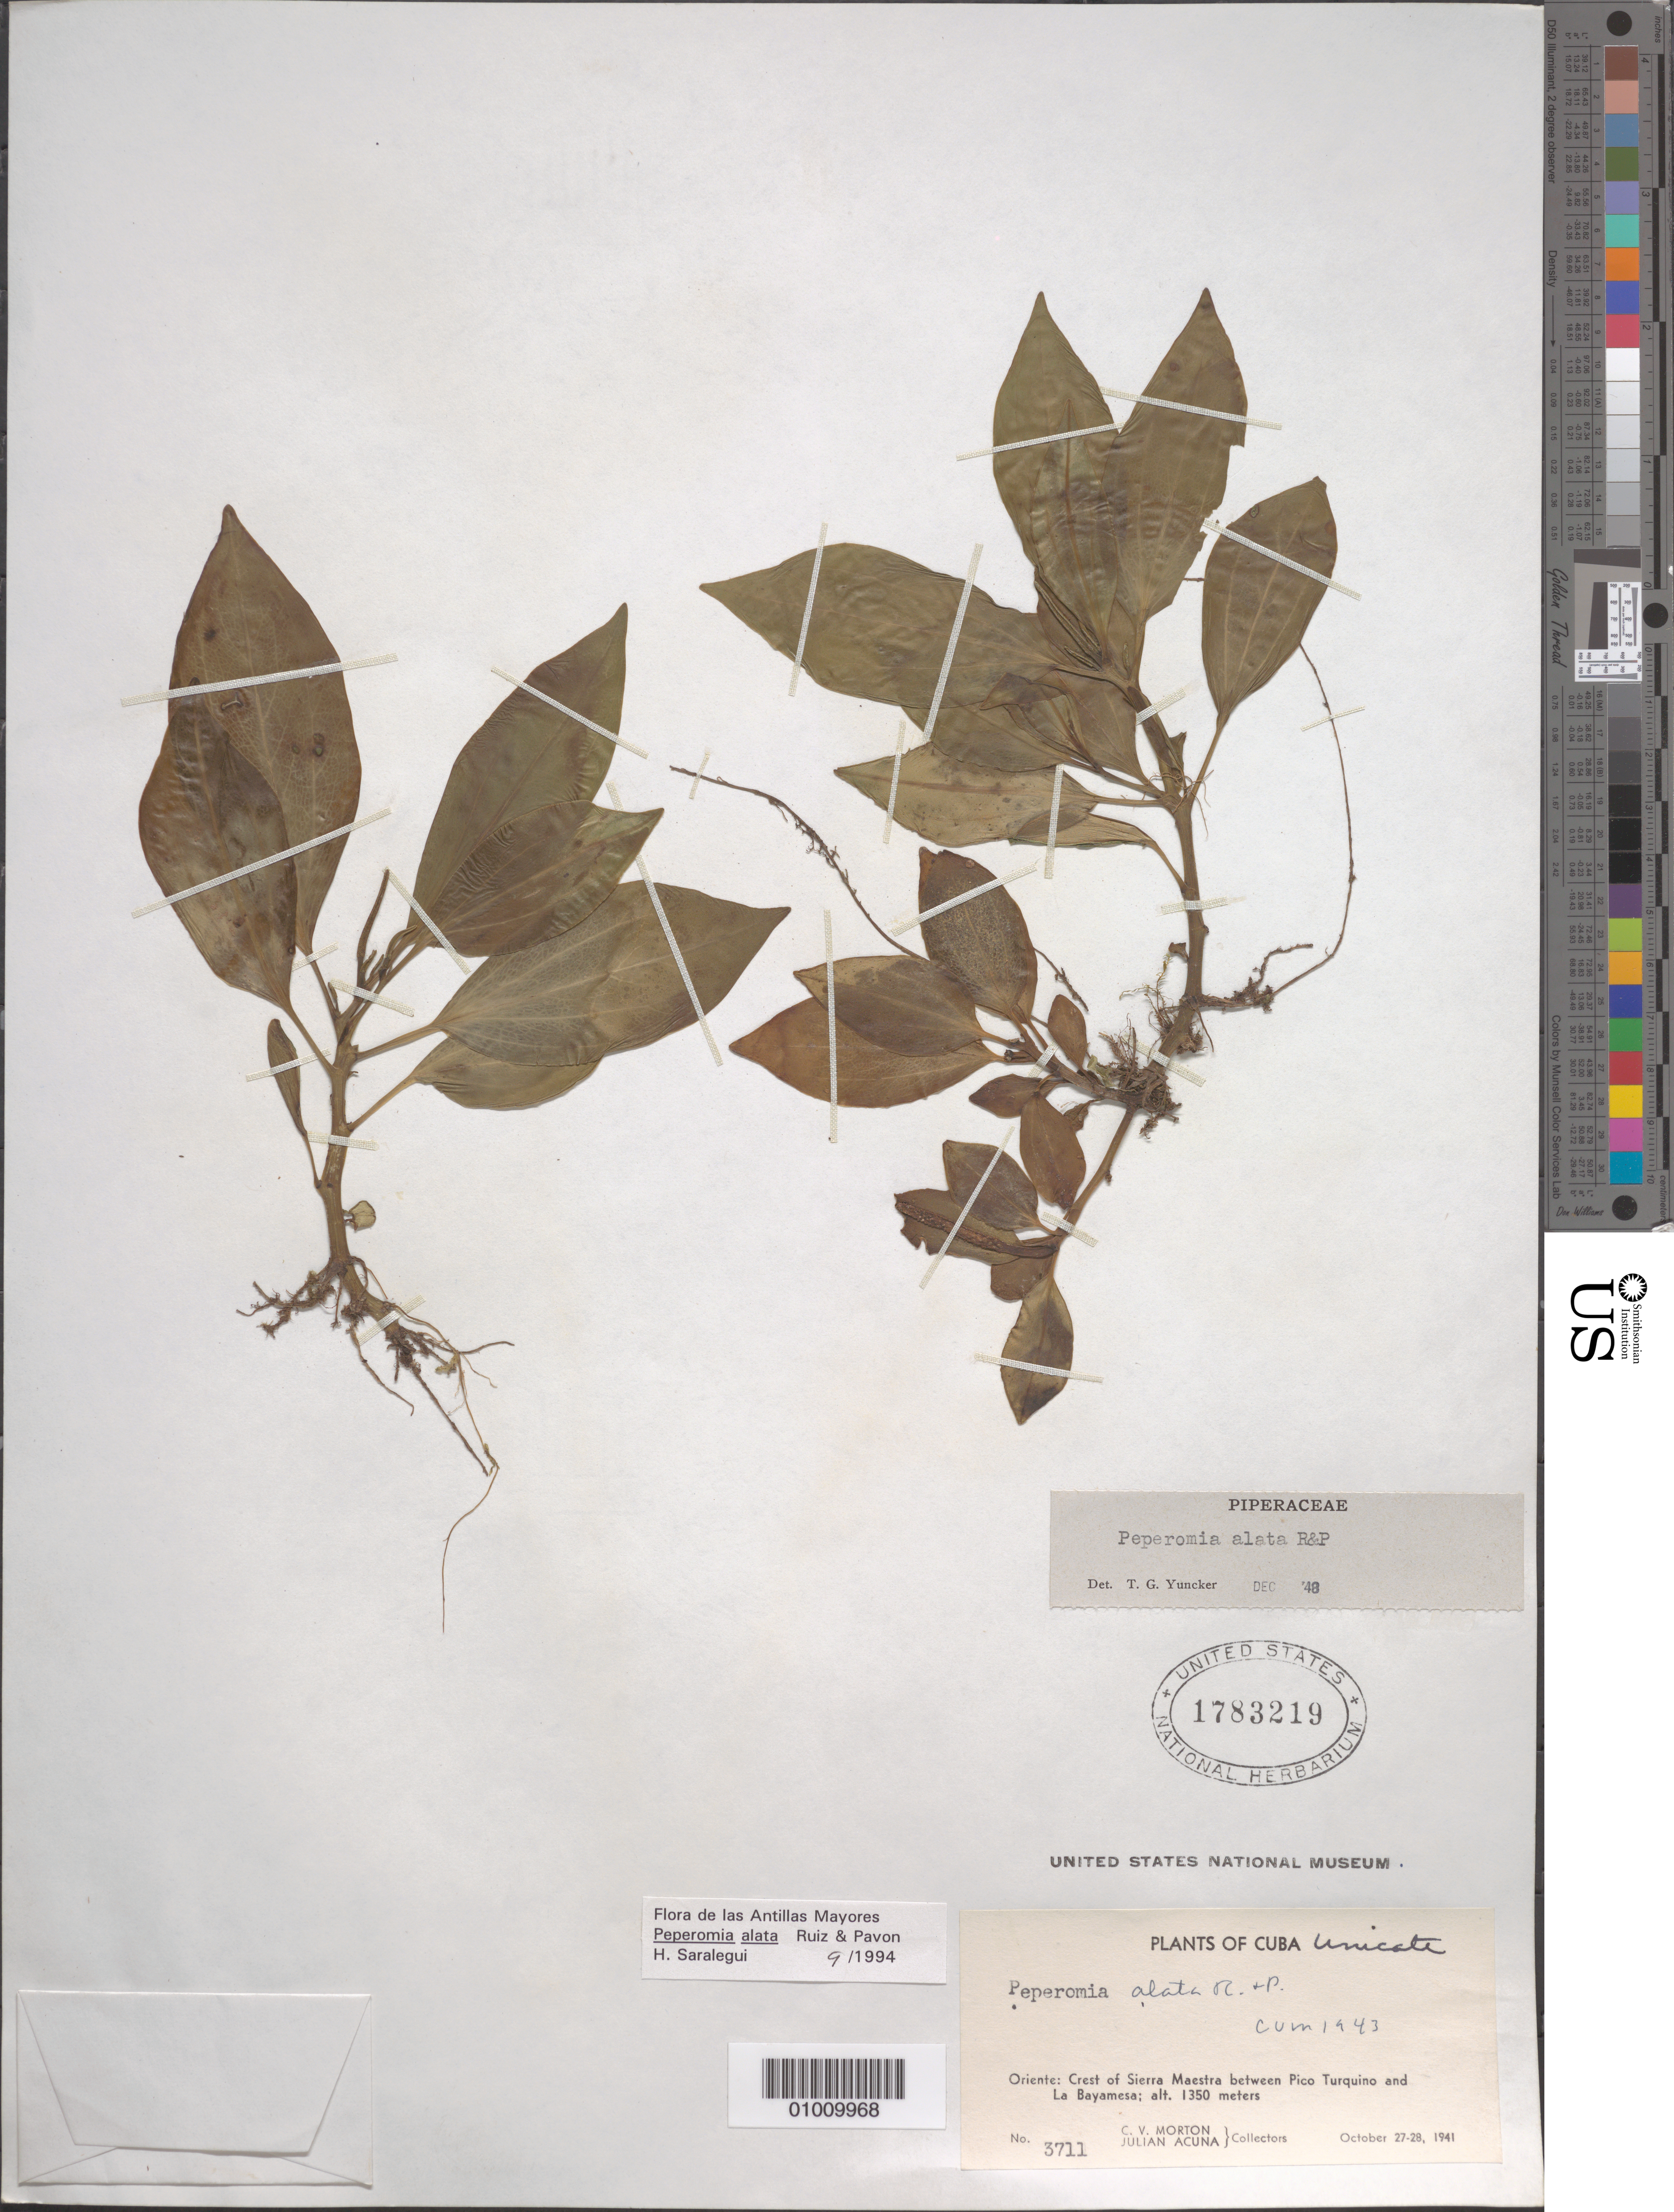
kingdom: Plantae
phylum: Tracheophyta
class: Magnoliopsida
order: Piperales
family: Piperaceae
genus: Peperomia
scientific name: Peperomia alata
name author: Ruiz & Pav.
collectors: C. V. Morton & J. Acuña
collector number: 3711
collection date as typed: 27 Oct 1941 to 28 Oct 1941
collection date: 1941-10-27/1941-10-28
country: Cuba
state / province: Oriente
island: Cuba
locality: Crest of Sierra Maestra between Pico Turquino and La Bayamesa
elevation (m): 1350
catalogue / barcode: US 1783219